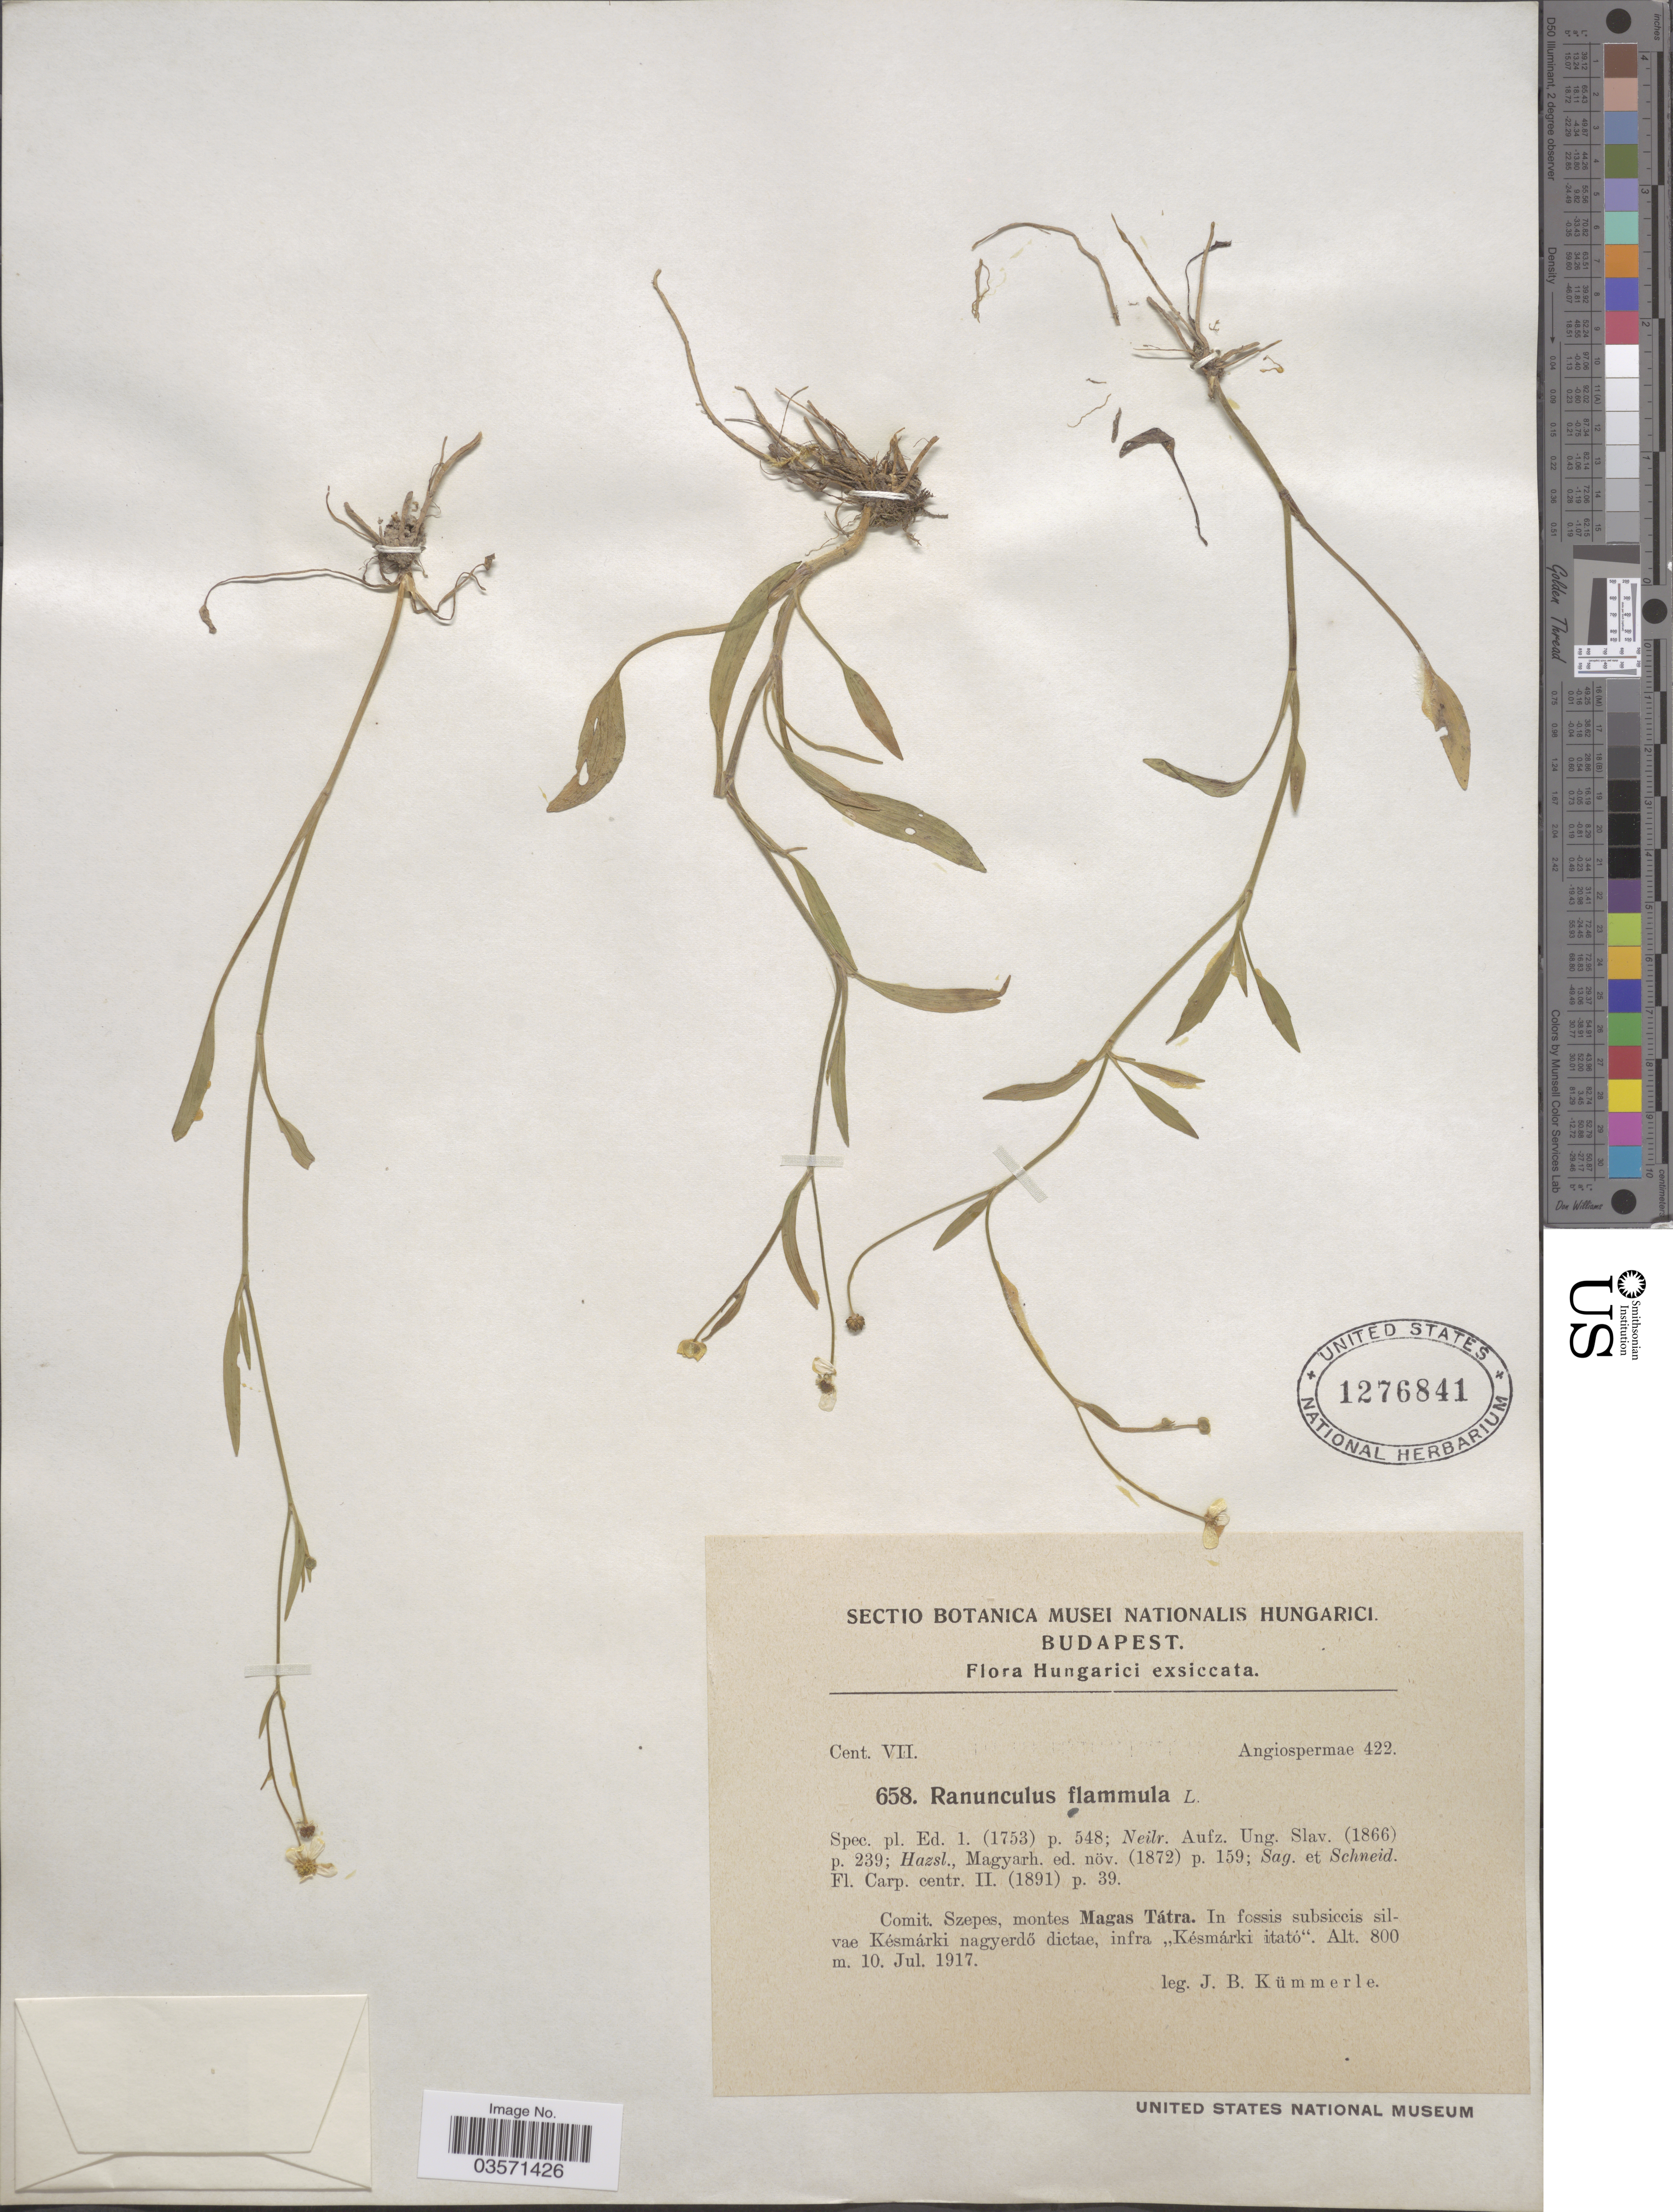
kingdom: Plantae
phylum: Tracheophyta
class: Magnoliopsida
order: Ranunculales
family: Ranunculaceae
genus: Ranunculus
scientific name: Ranunculus flammula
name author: L.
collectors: J. Kummerle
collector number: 658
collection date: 1917-07-10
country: Hungary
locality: Comit. Szepes, montes Magas Tátra. In fossis subsiccis silvae Késmárki nagyerdö dictae, infra "Késmárki itato".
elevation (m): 800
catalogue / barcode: US 1276841